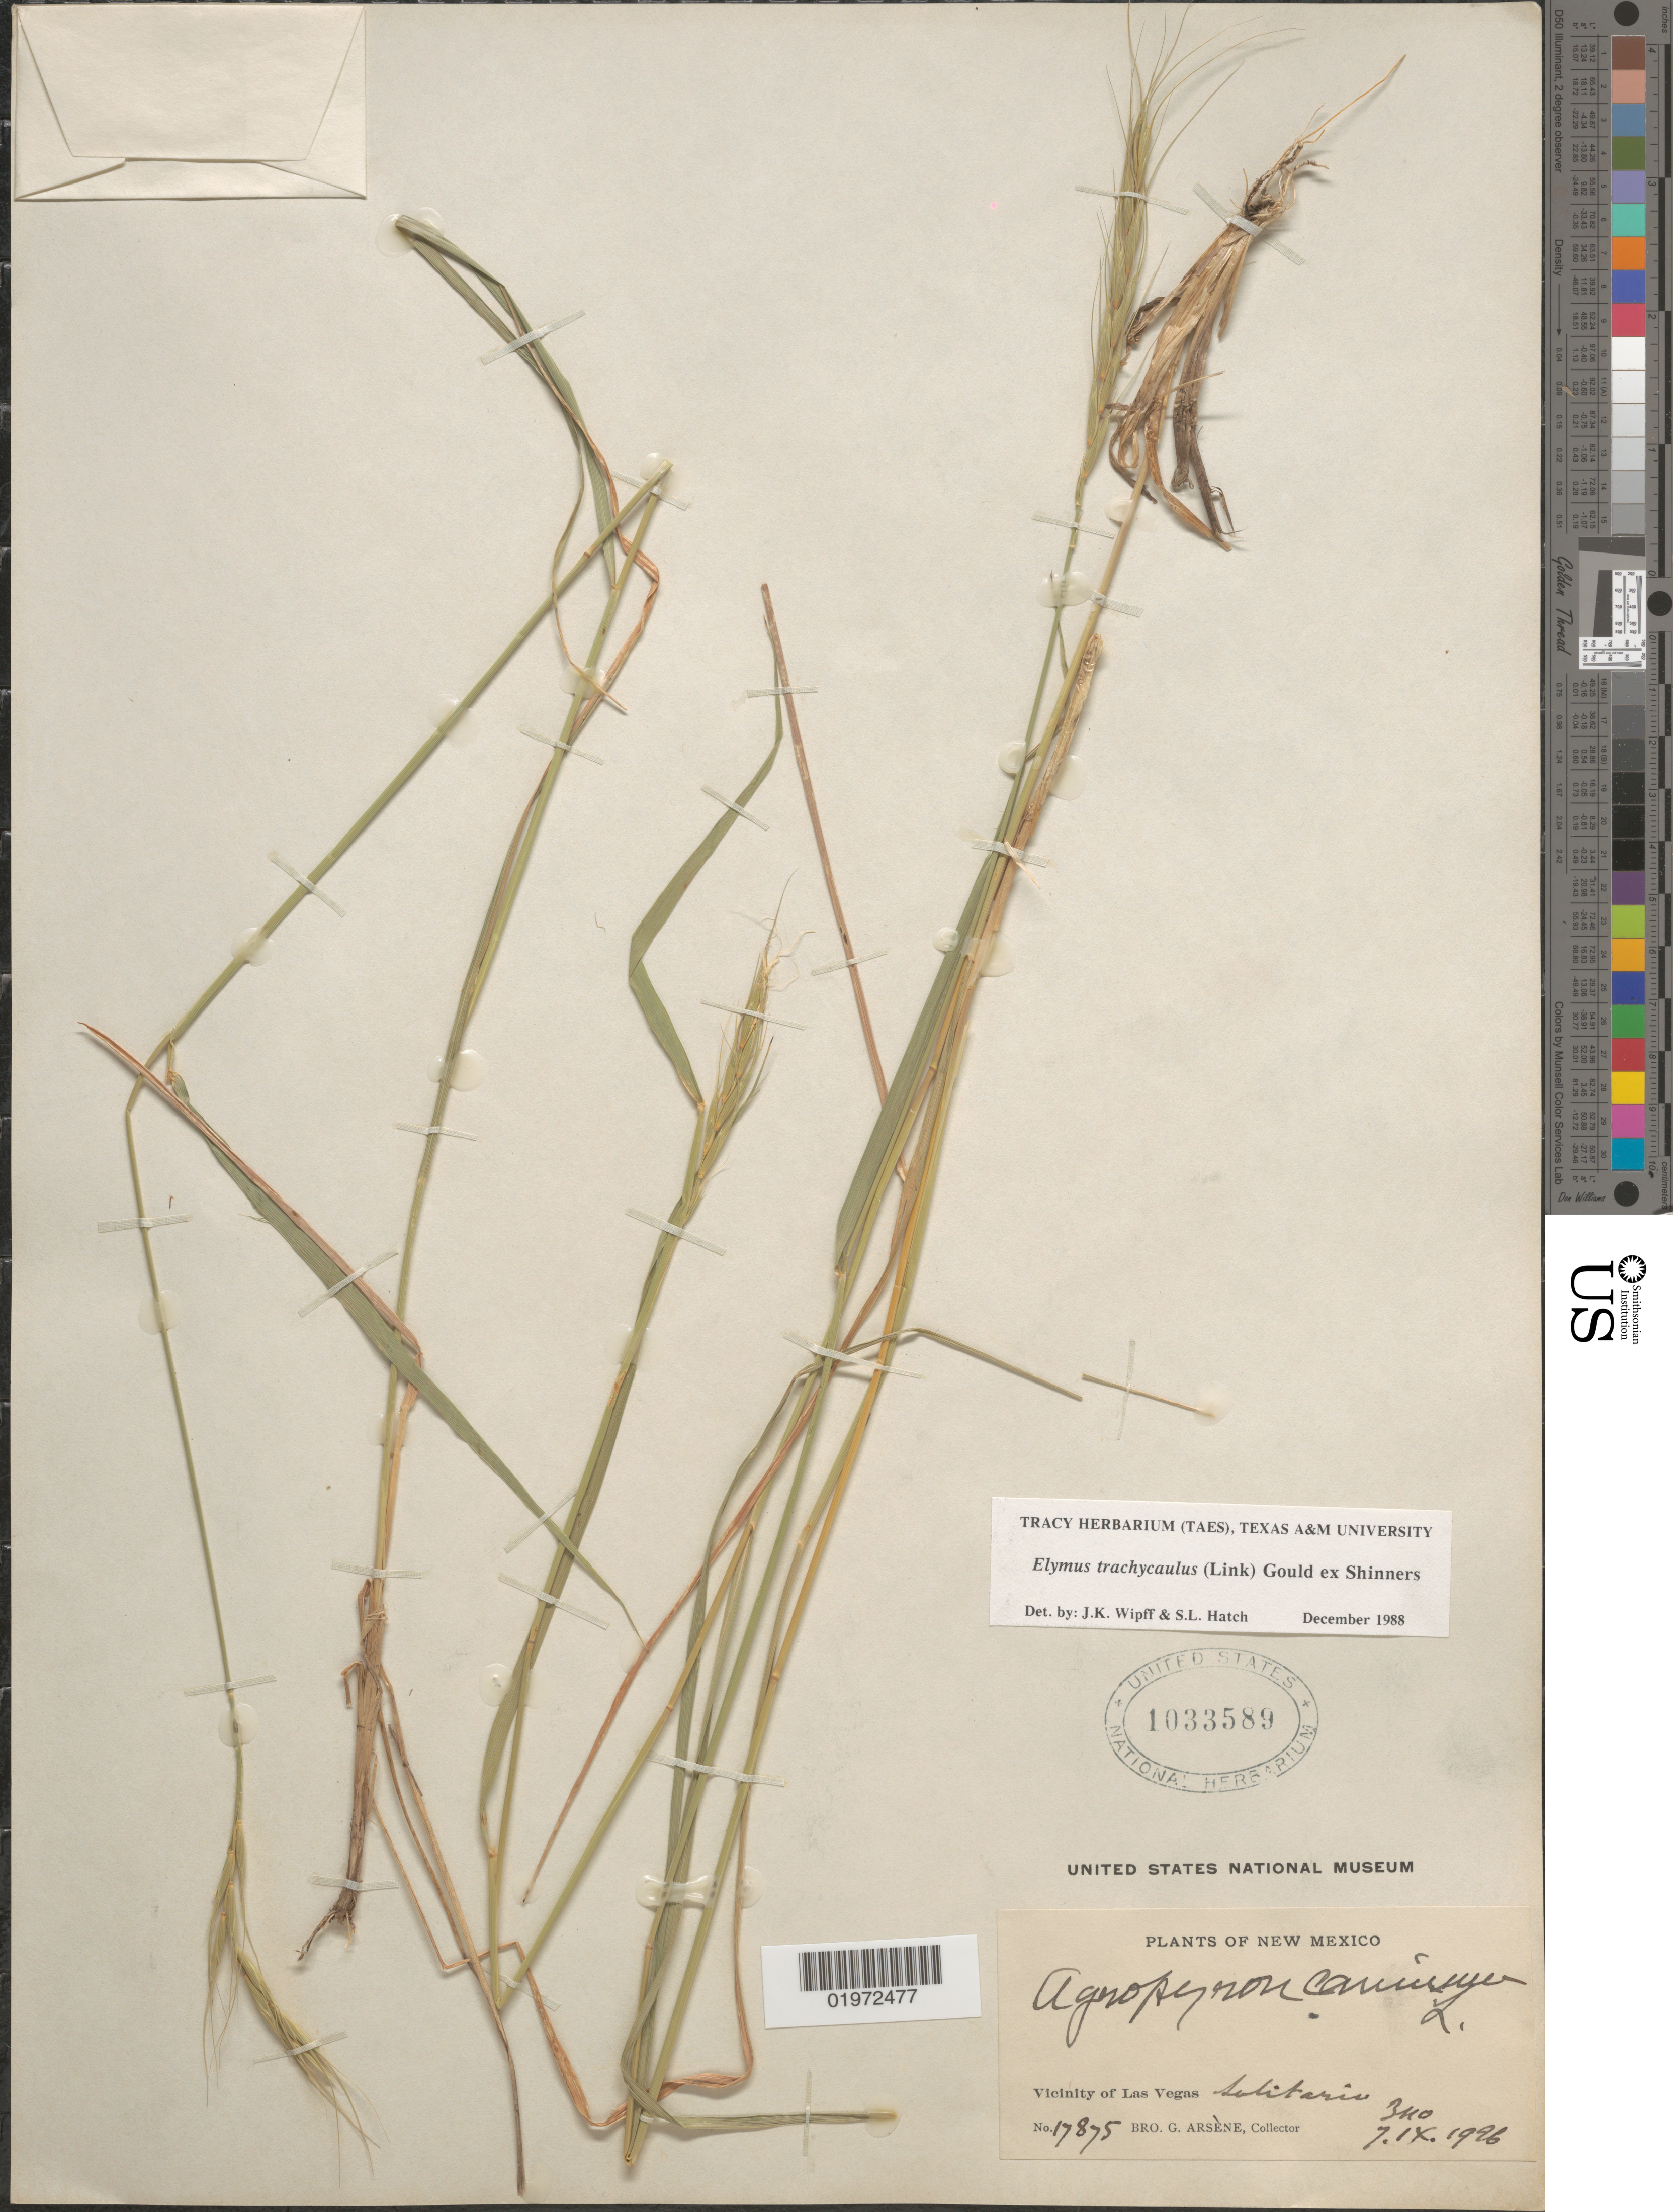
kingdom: Plantae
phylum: Tracheophyta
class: Liliopsida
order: Poales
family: Poaceae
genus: Elymus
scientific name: Elymus trachycaulus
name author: (Link) Gould ex Shinners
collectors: Bro. G. Arsène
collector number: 17875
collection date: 1926-09-07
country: United States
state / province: New Mexico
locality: Vicinity of Las Vegas. Solitario BHO.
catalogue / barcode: US 1033589